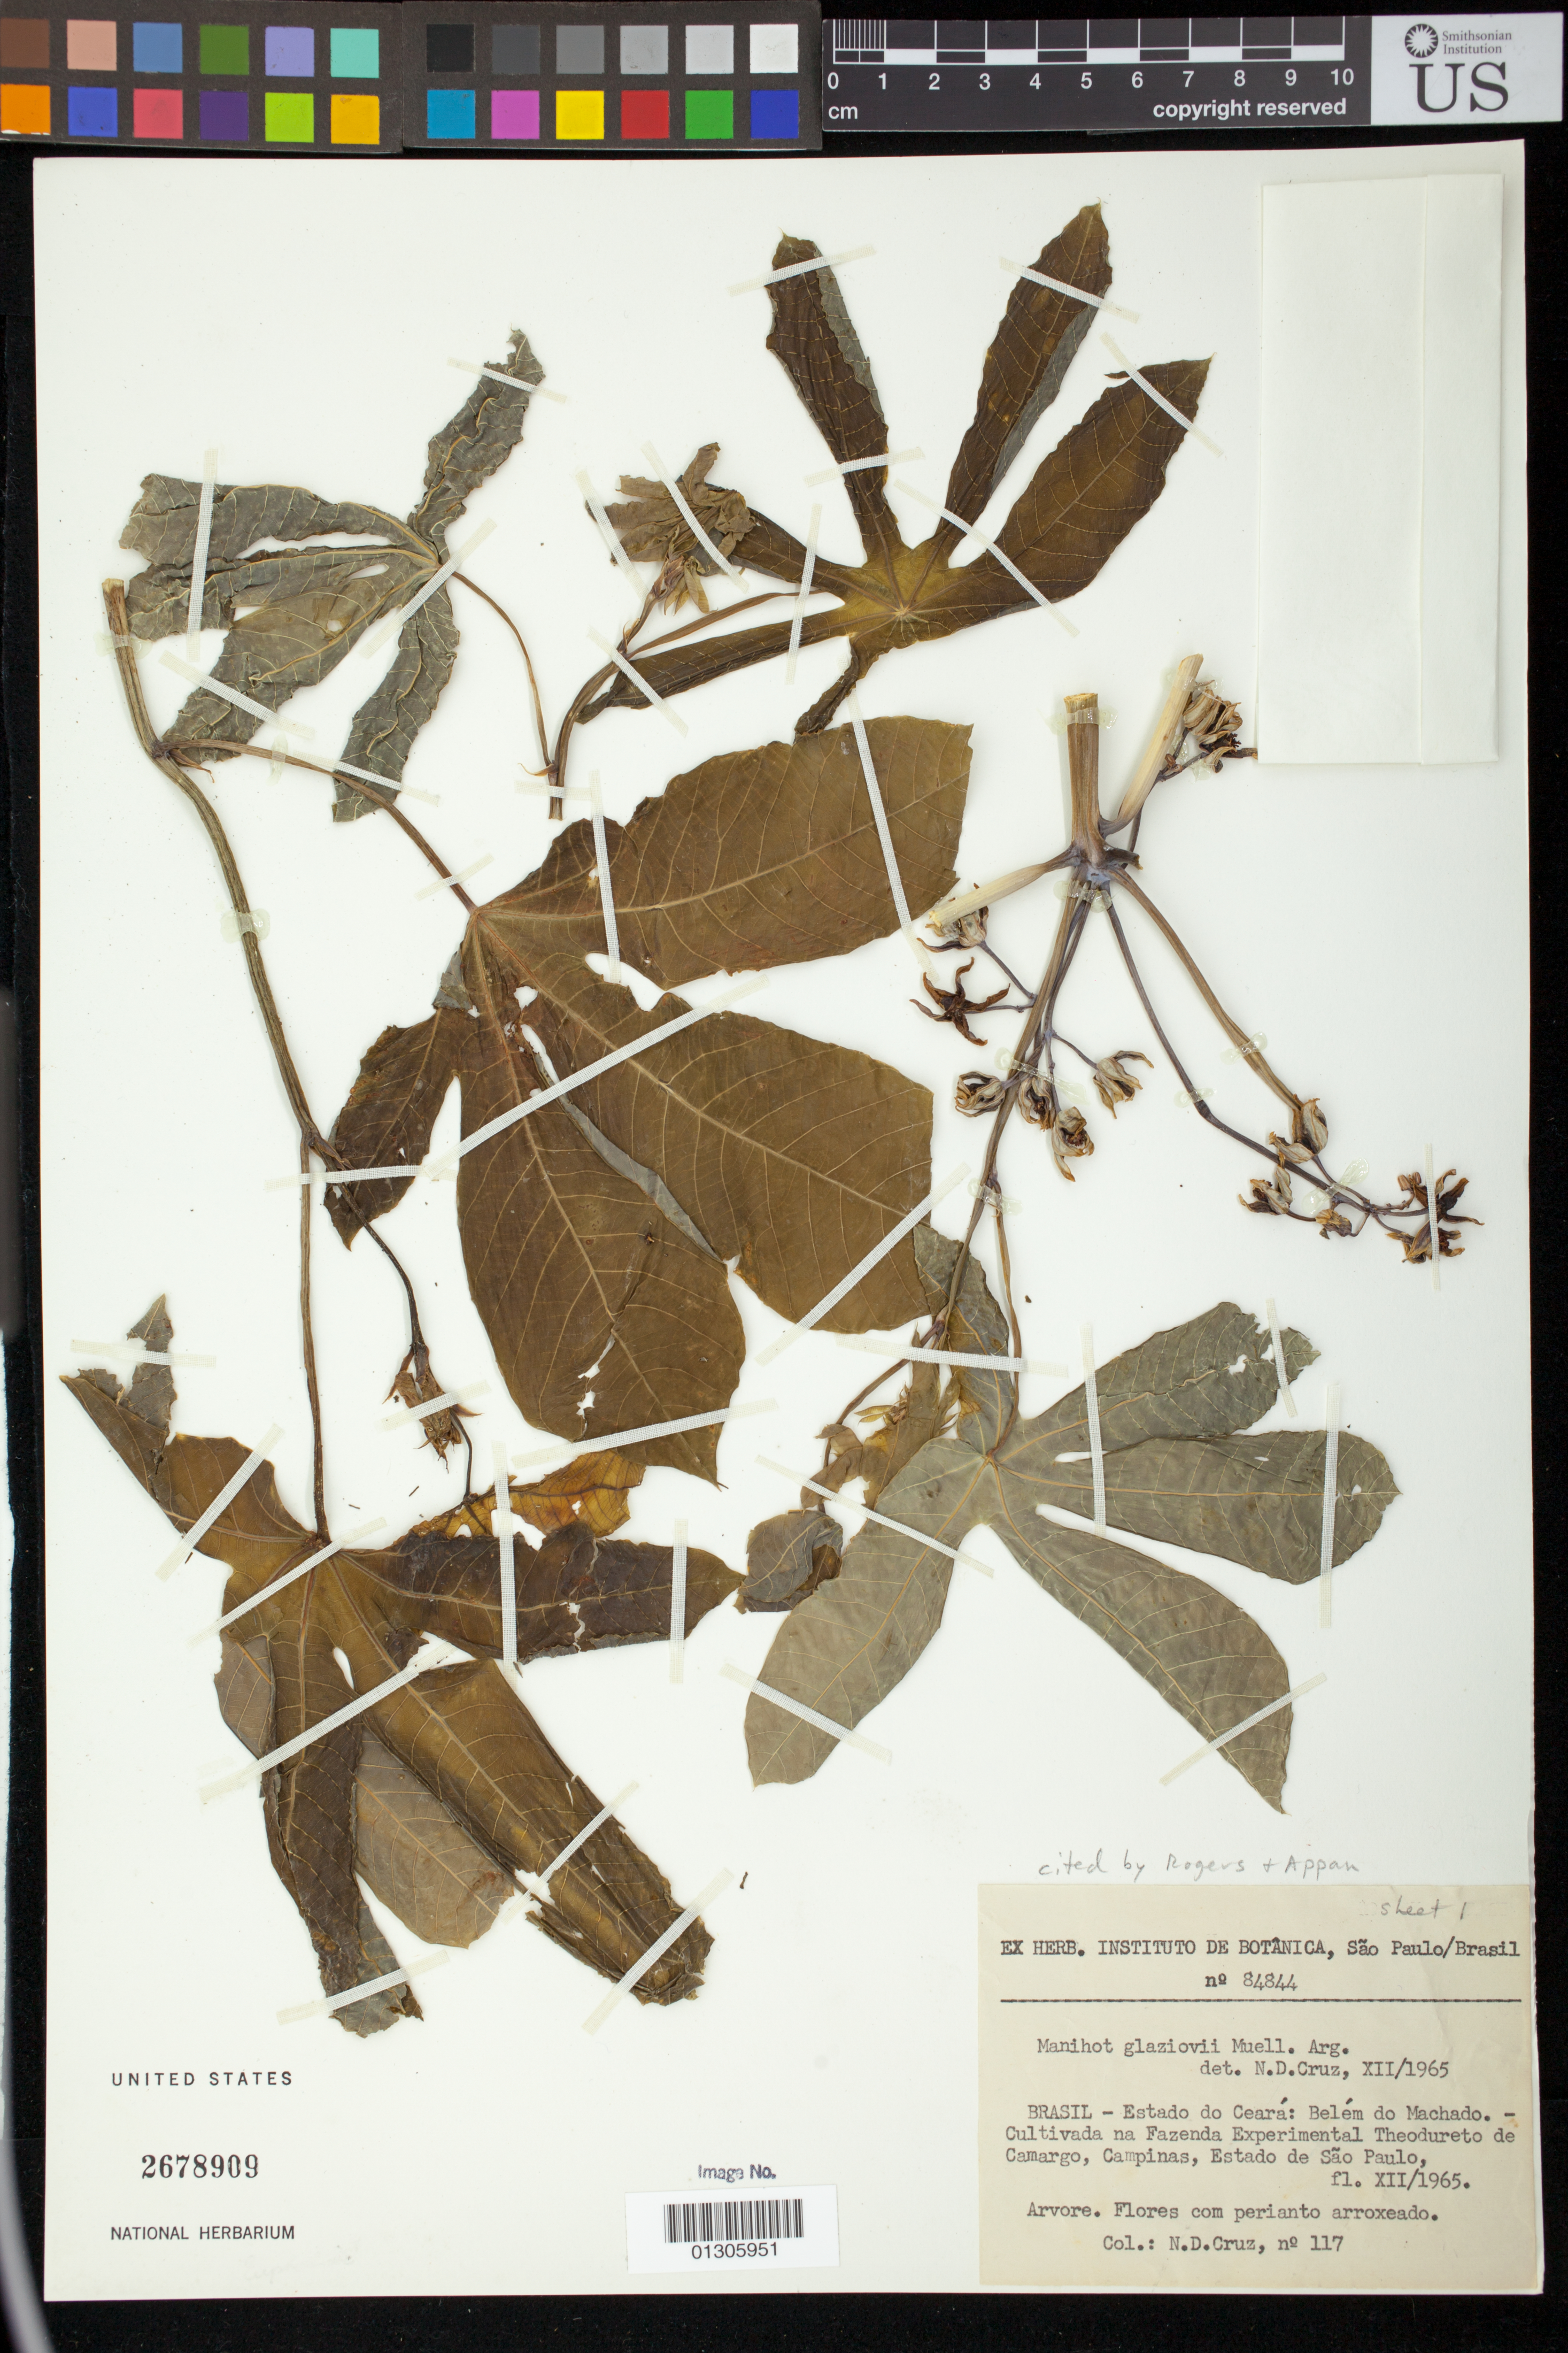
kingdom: Plantae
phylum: Tracheophyta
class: Magnoliopsida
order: Malpighiales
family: Euphorbiaceae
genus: Manihot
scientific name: Manihot esculenta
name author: Crantz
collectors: N. D. Cruz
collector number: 117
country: Brazil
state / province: Ceará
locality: Belem do Machado.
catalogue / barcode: US 2678909